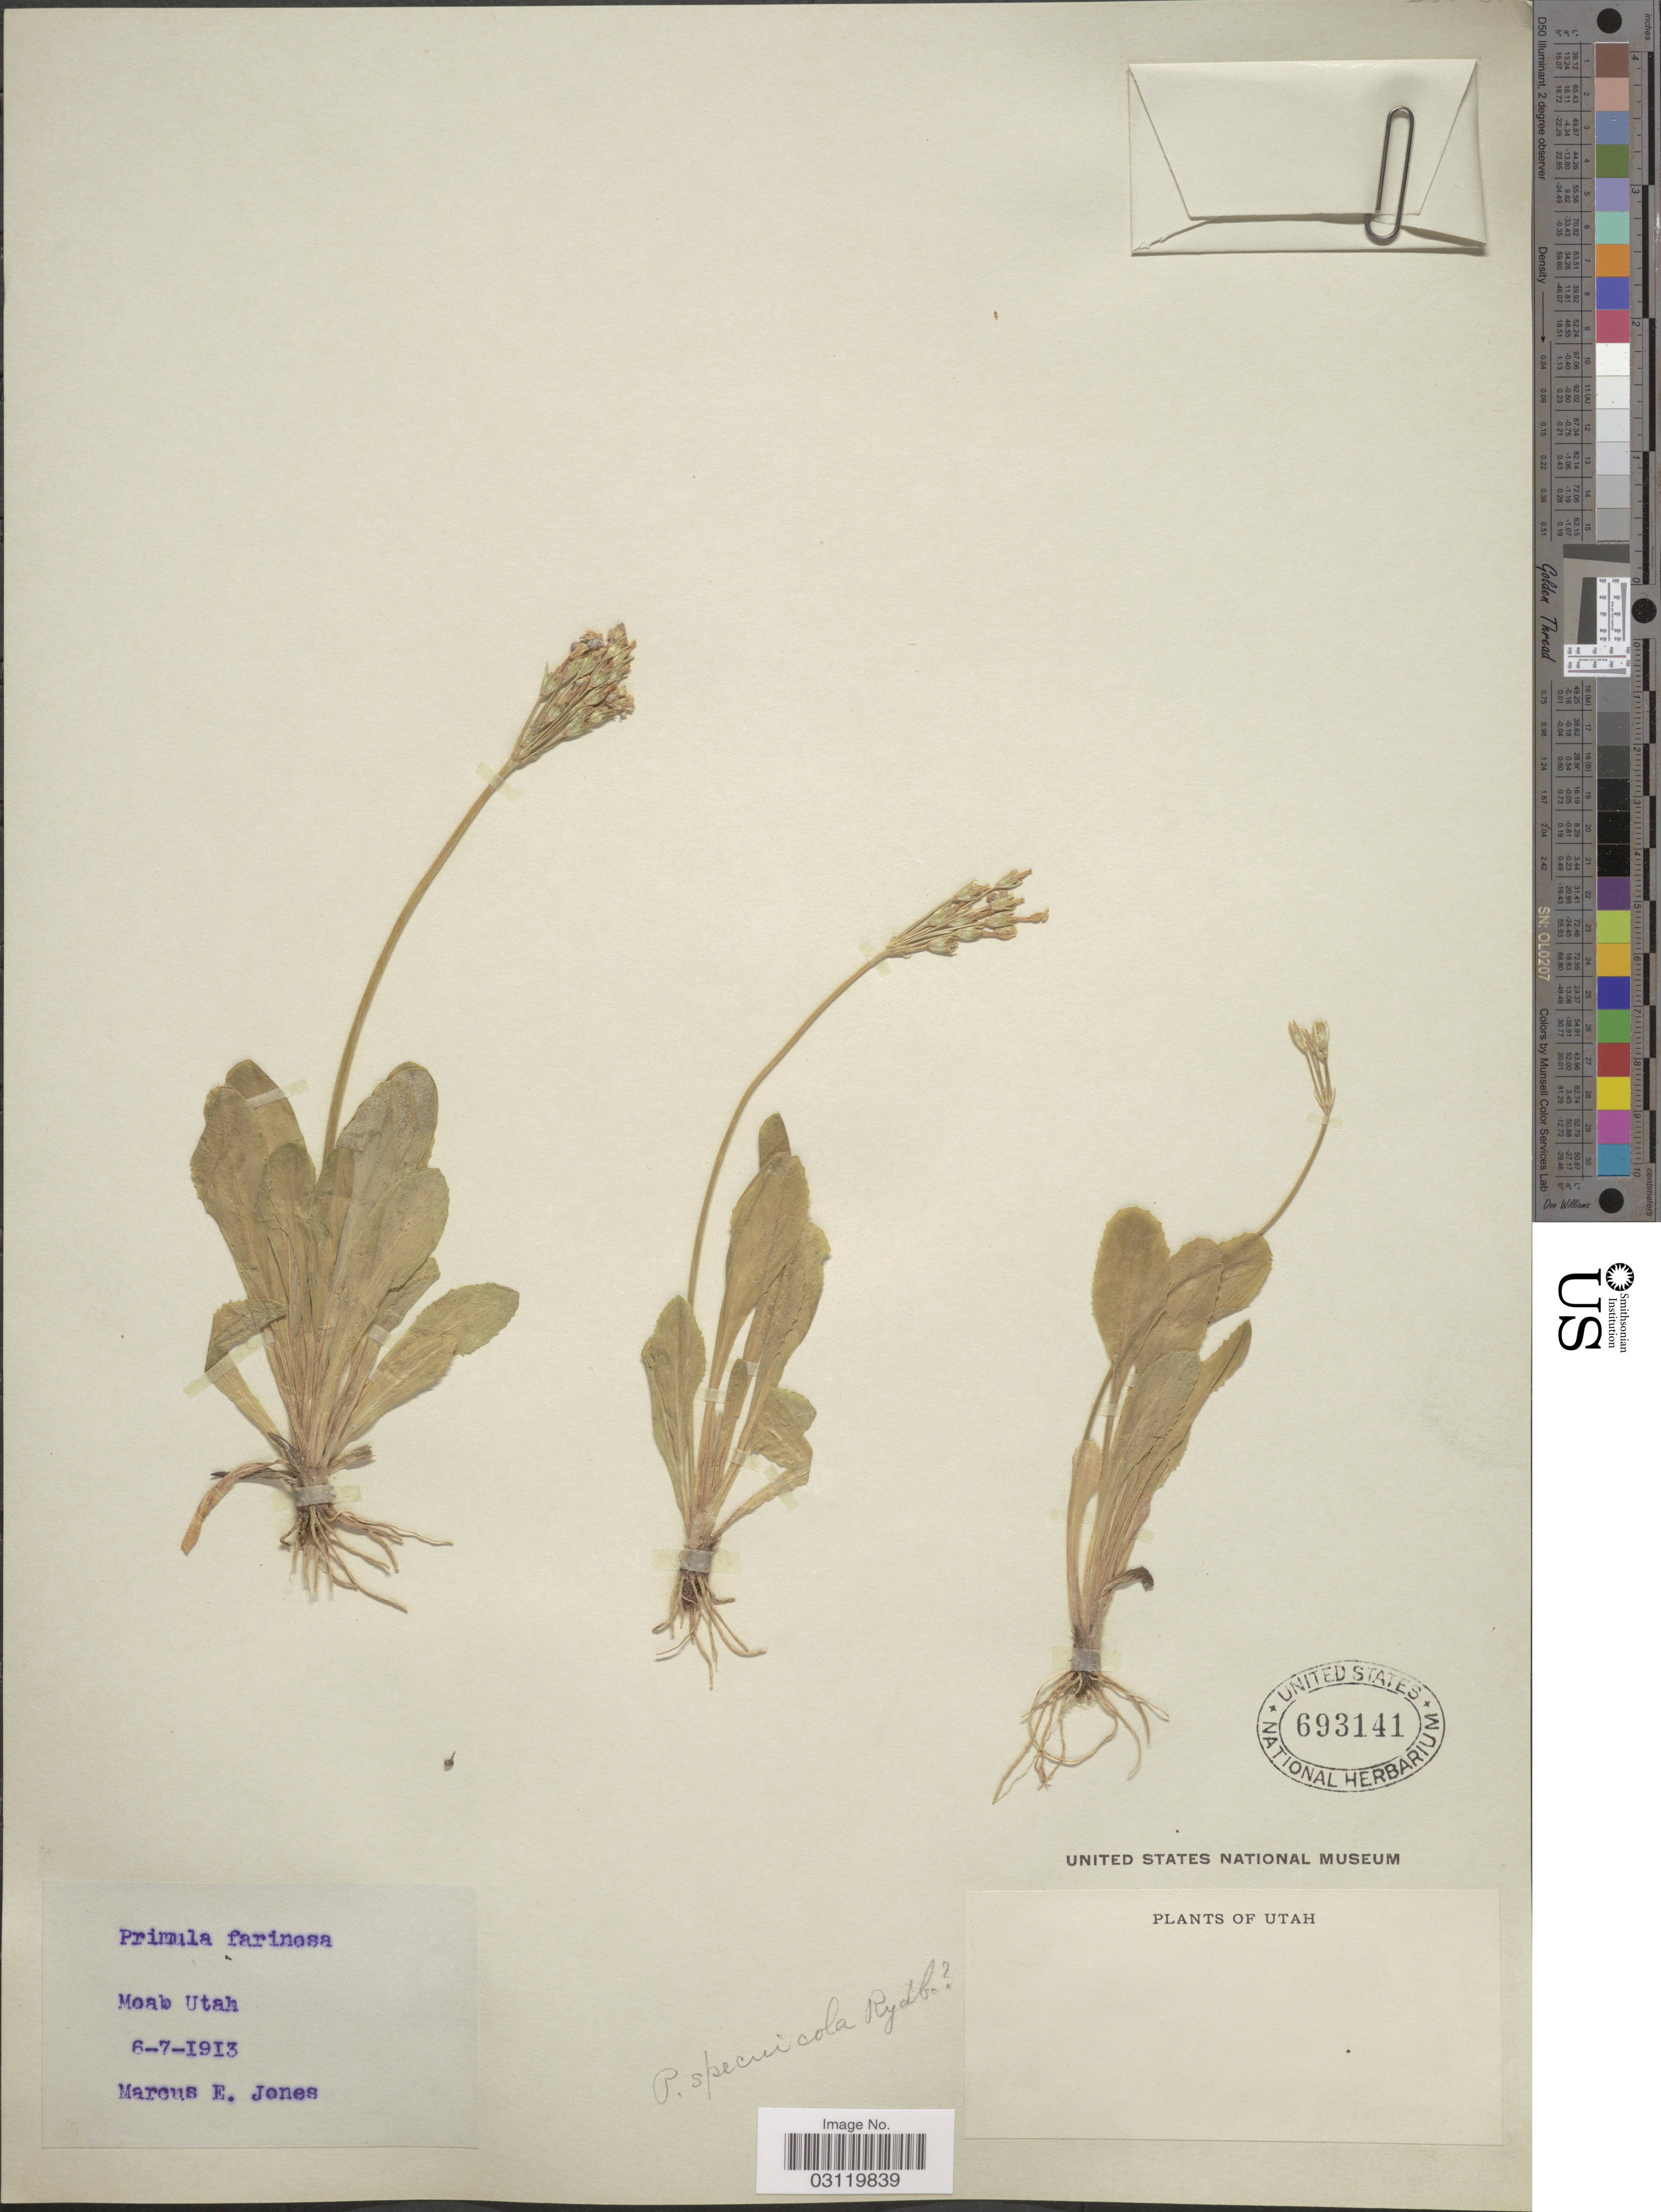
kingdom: Plantae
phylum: Tracheophyta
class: Magnoliopsida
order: Ericales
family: Primulaceae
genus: Primula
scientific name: Primula specuicola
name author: Rydb.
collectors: M. E. Jones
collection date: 1913-07-06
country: United States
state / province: Utah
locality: Moab.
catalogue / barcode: US 693141